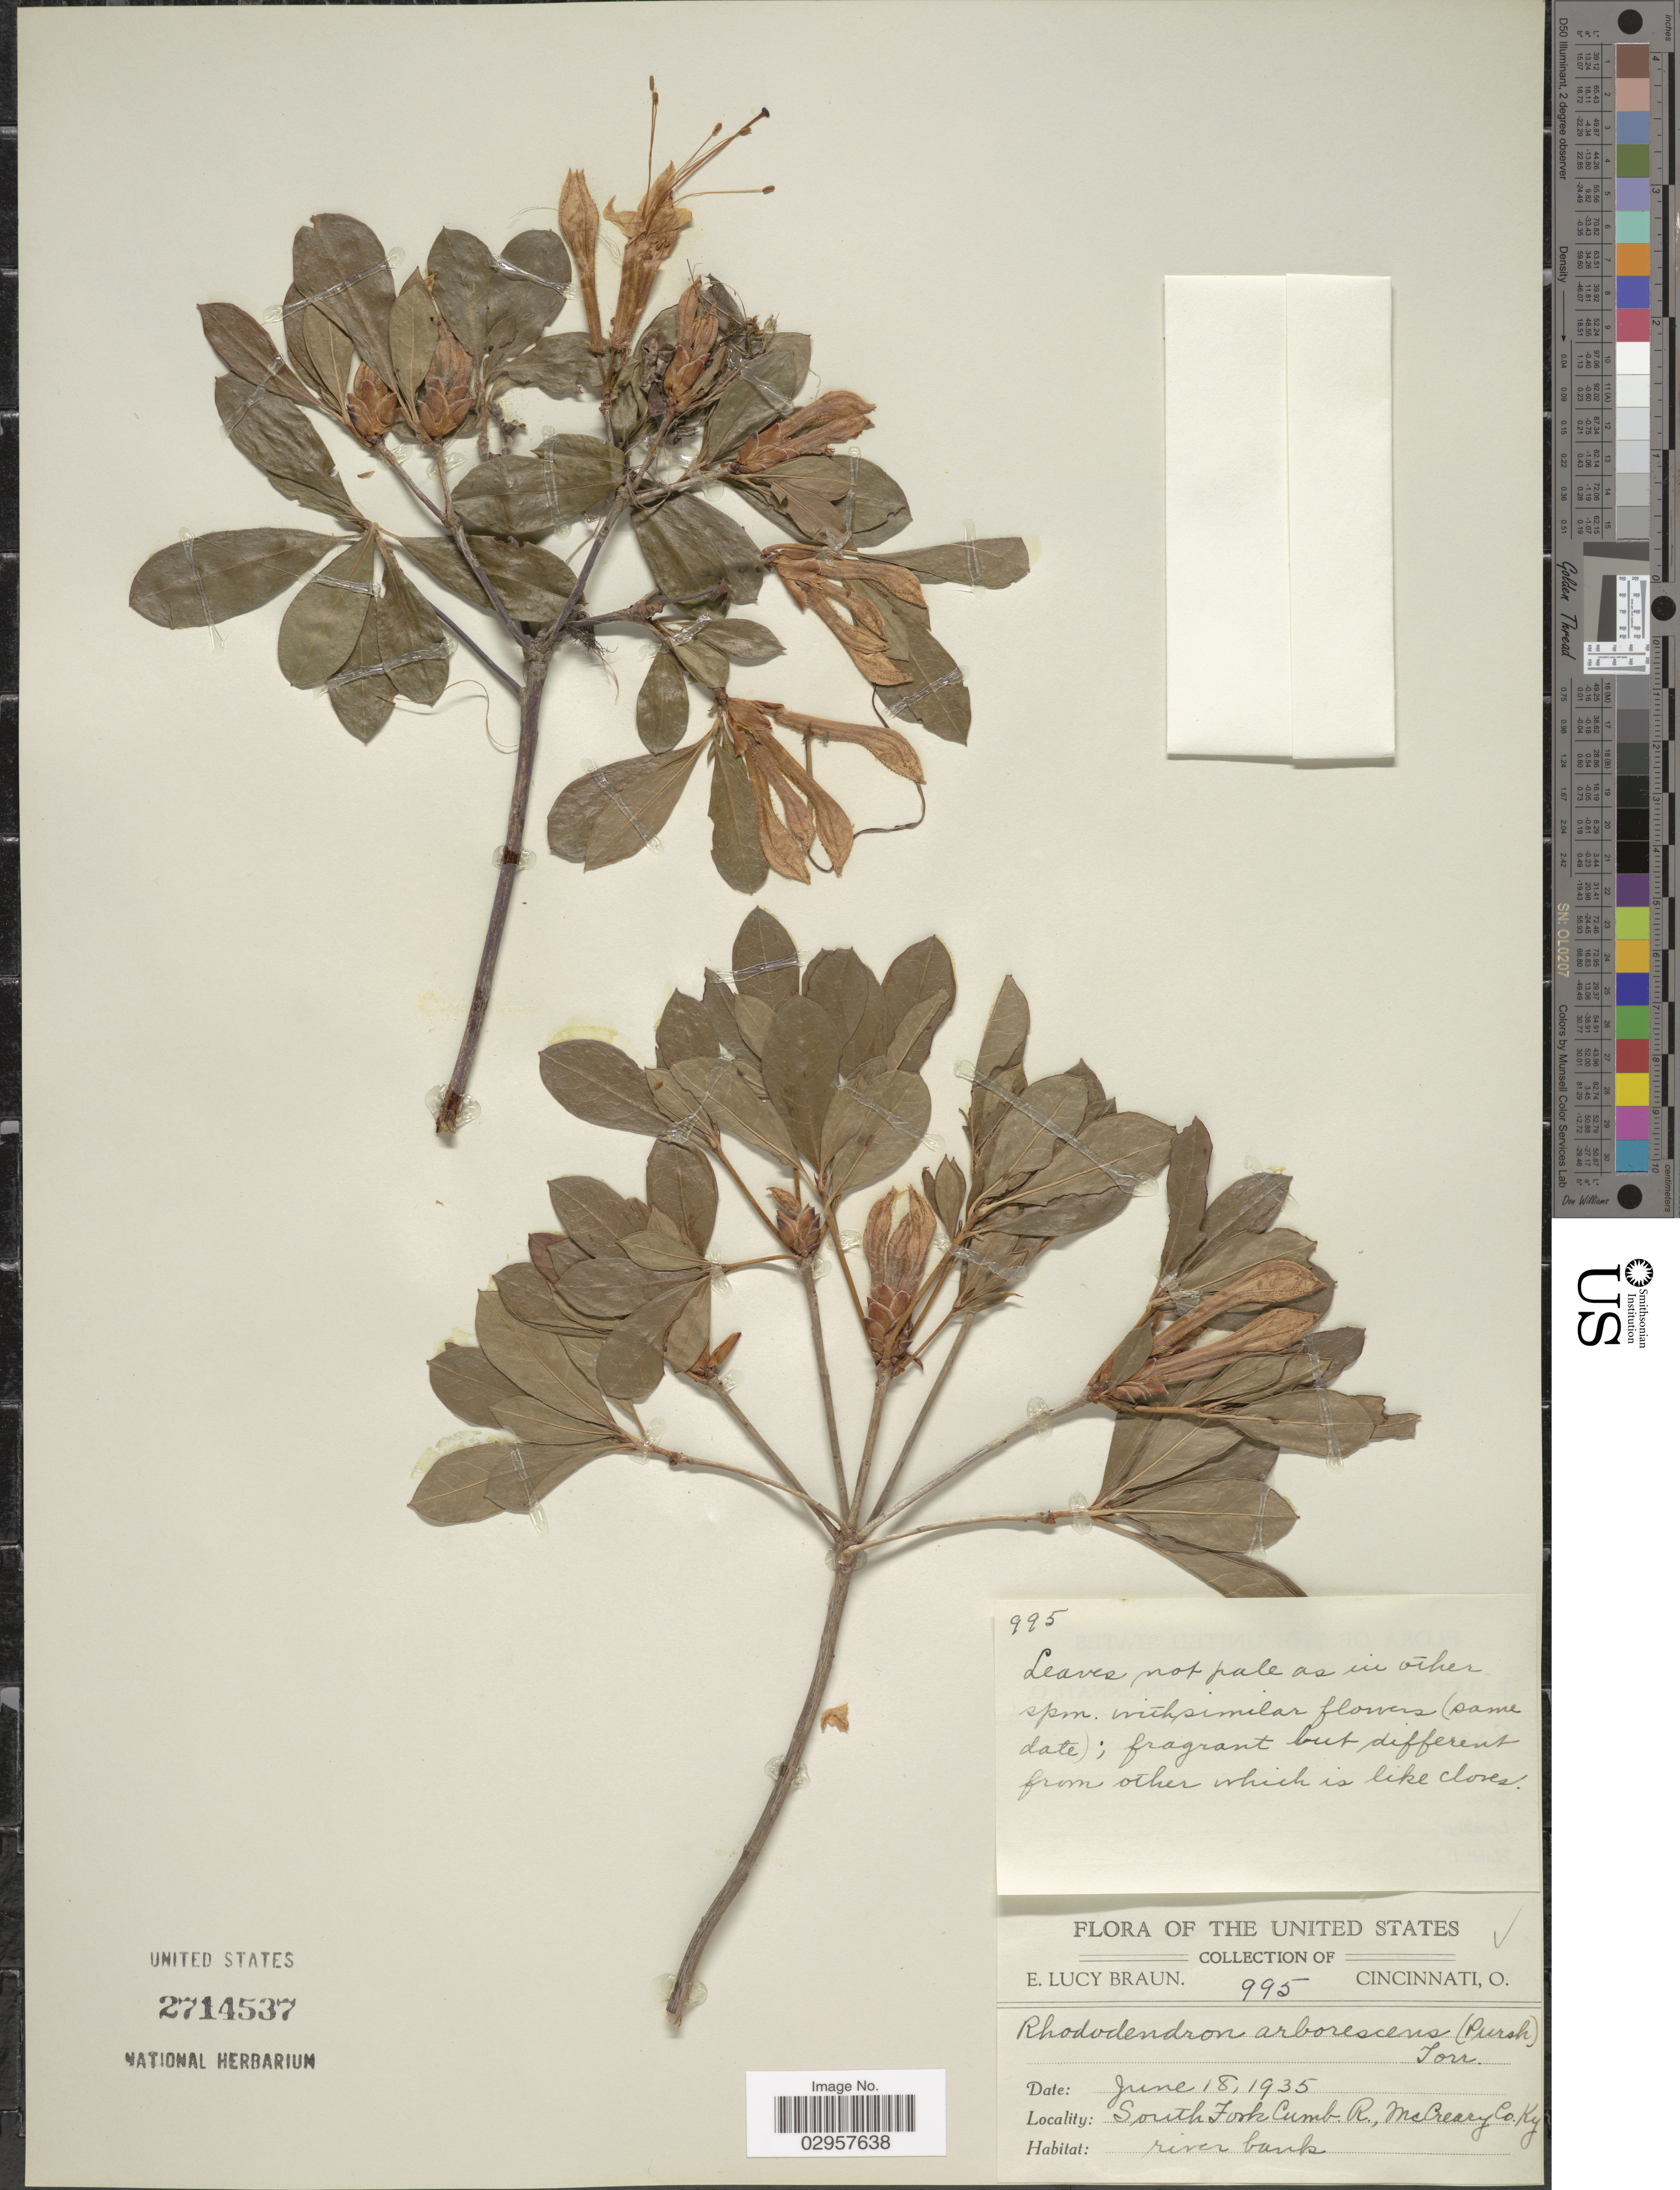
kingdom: Plantae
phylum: Tracheophyta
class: Magnoliopsida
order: Ericales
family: Ericaceae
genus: Rhododendron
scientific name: Rhododendron arborescens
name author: (Pursh) Torr.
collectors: E. L. Braun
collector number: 995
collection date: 1935-06-18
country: United States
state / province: Kentucky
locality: South Fork Cumb. R., McCreary Co.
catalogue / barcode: US 2714537